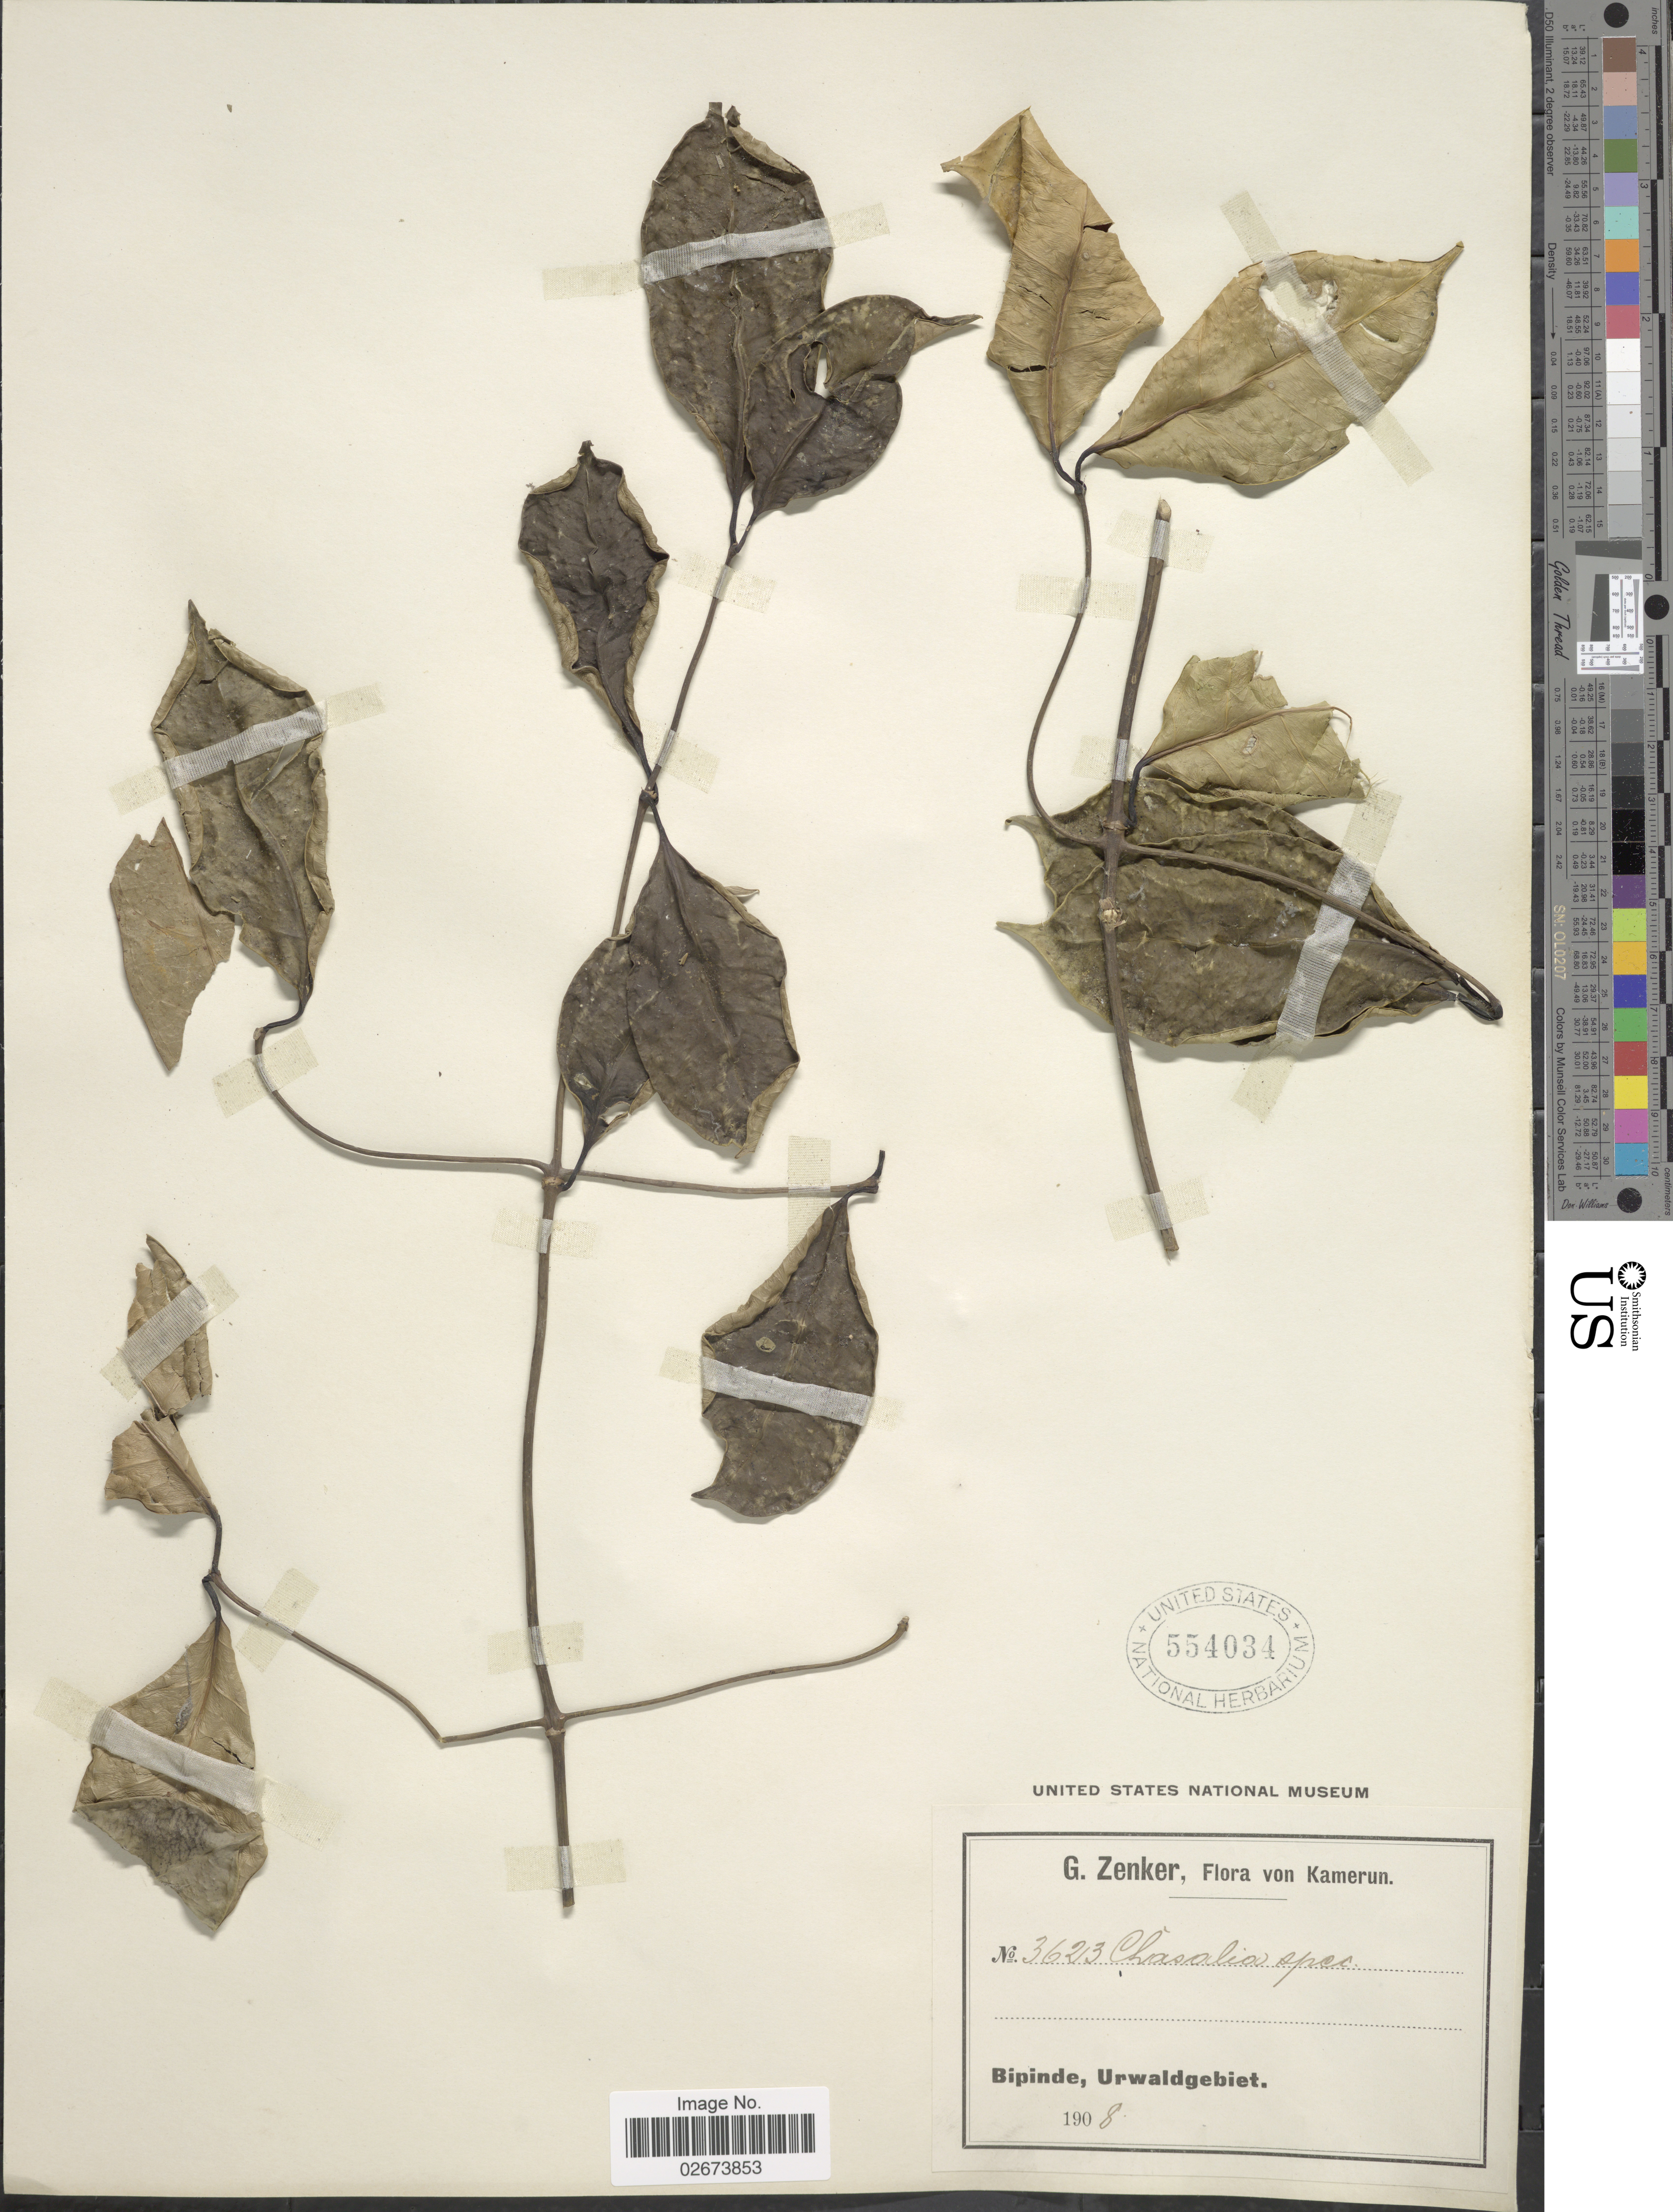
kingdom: Plantae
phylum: Tracheophyta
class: Magnoliopsida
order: Gentianales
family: Rubiaceae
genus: Chassalia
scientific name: Chassalia sp.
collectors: G. A. Zenker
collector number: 3623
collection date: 1908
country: Cameroon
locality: Kamerun, Bipinde, Urwaldgebiet.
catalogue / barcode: US 554034